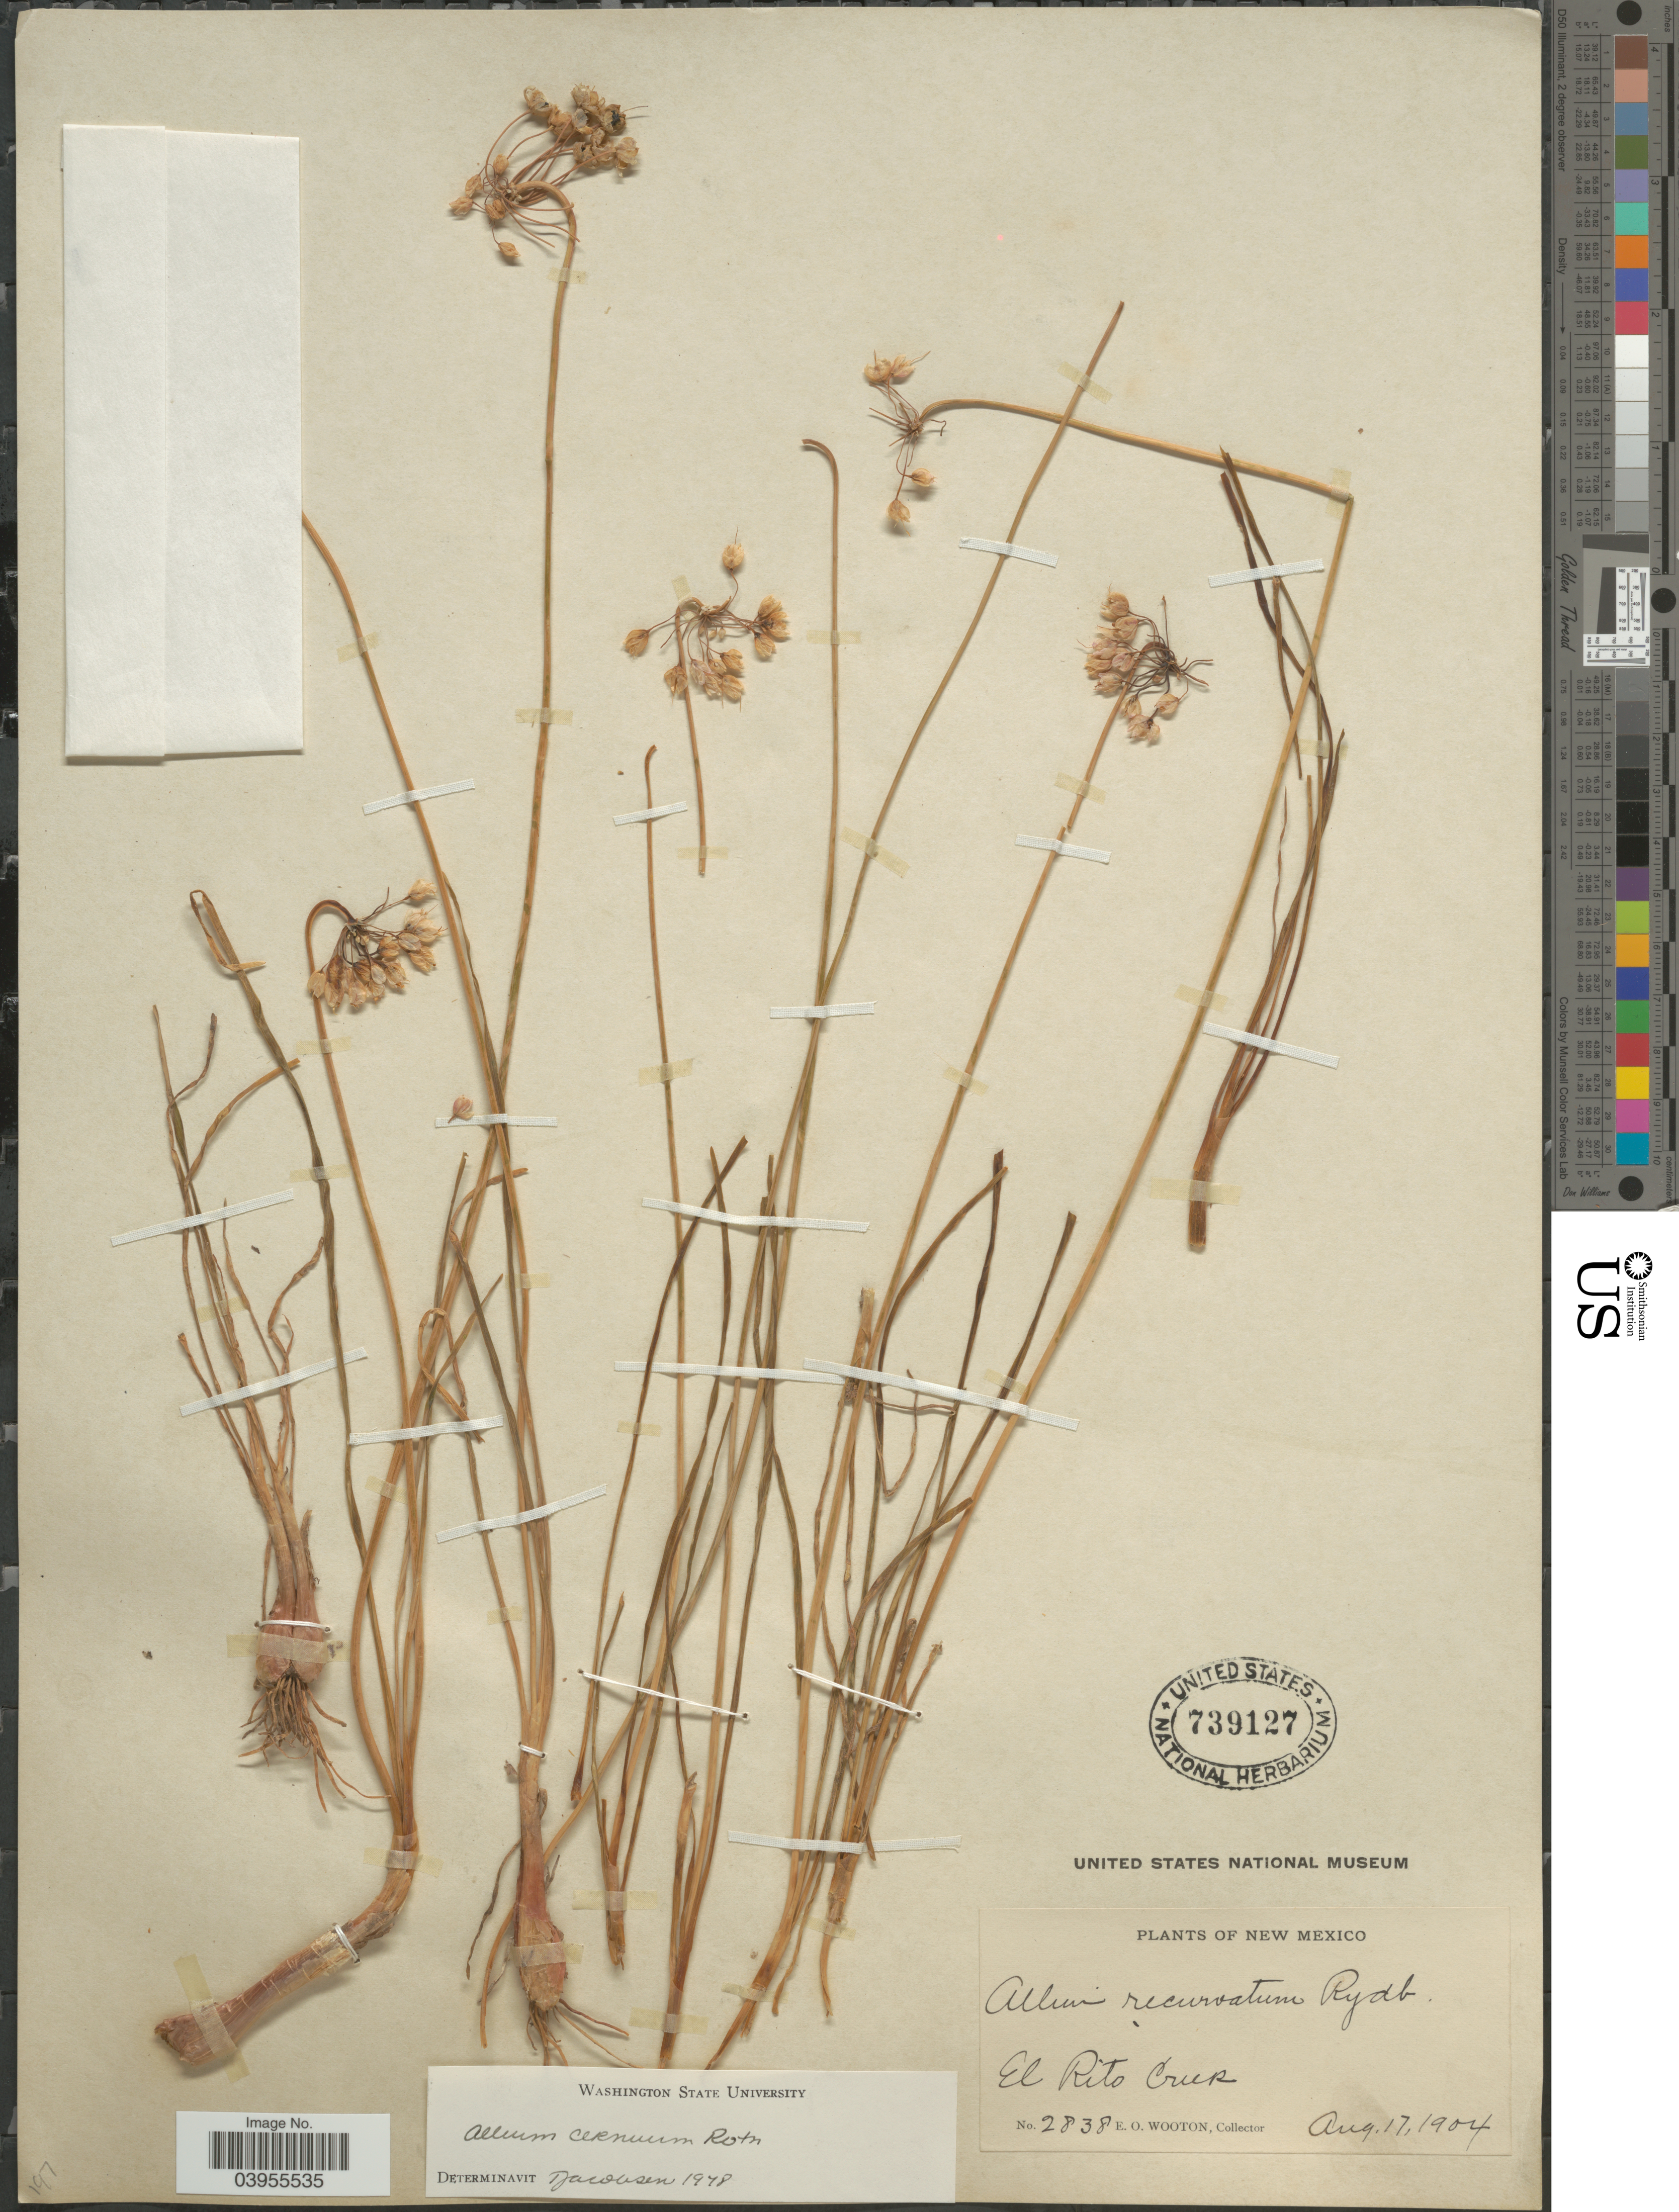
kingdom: Plantae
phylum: Tracheophyta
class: Liliopsida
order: Asparagales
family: Amaryllidaceae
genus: Allium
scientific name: Allium cernuum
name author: Roth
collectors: E. O. Wooton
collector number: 2838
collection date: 1904-08-17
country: United States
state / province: New Mexico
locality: El Rito Creek.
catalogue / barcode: US 739127